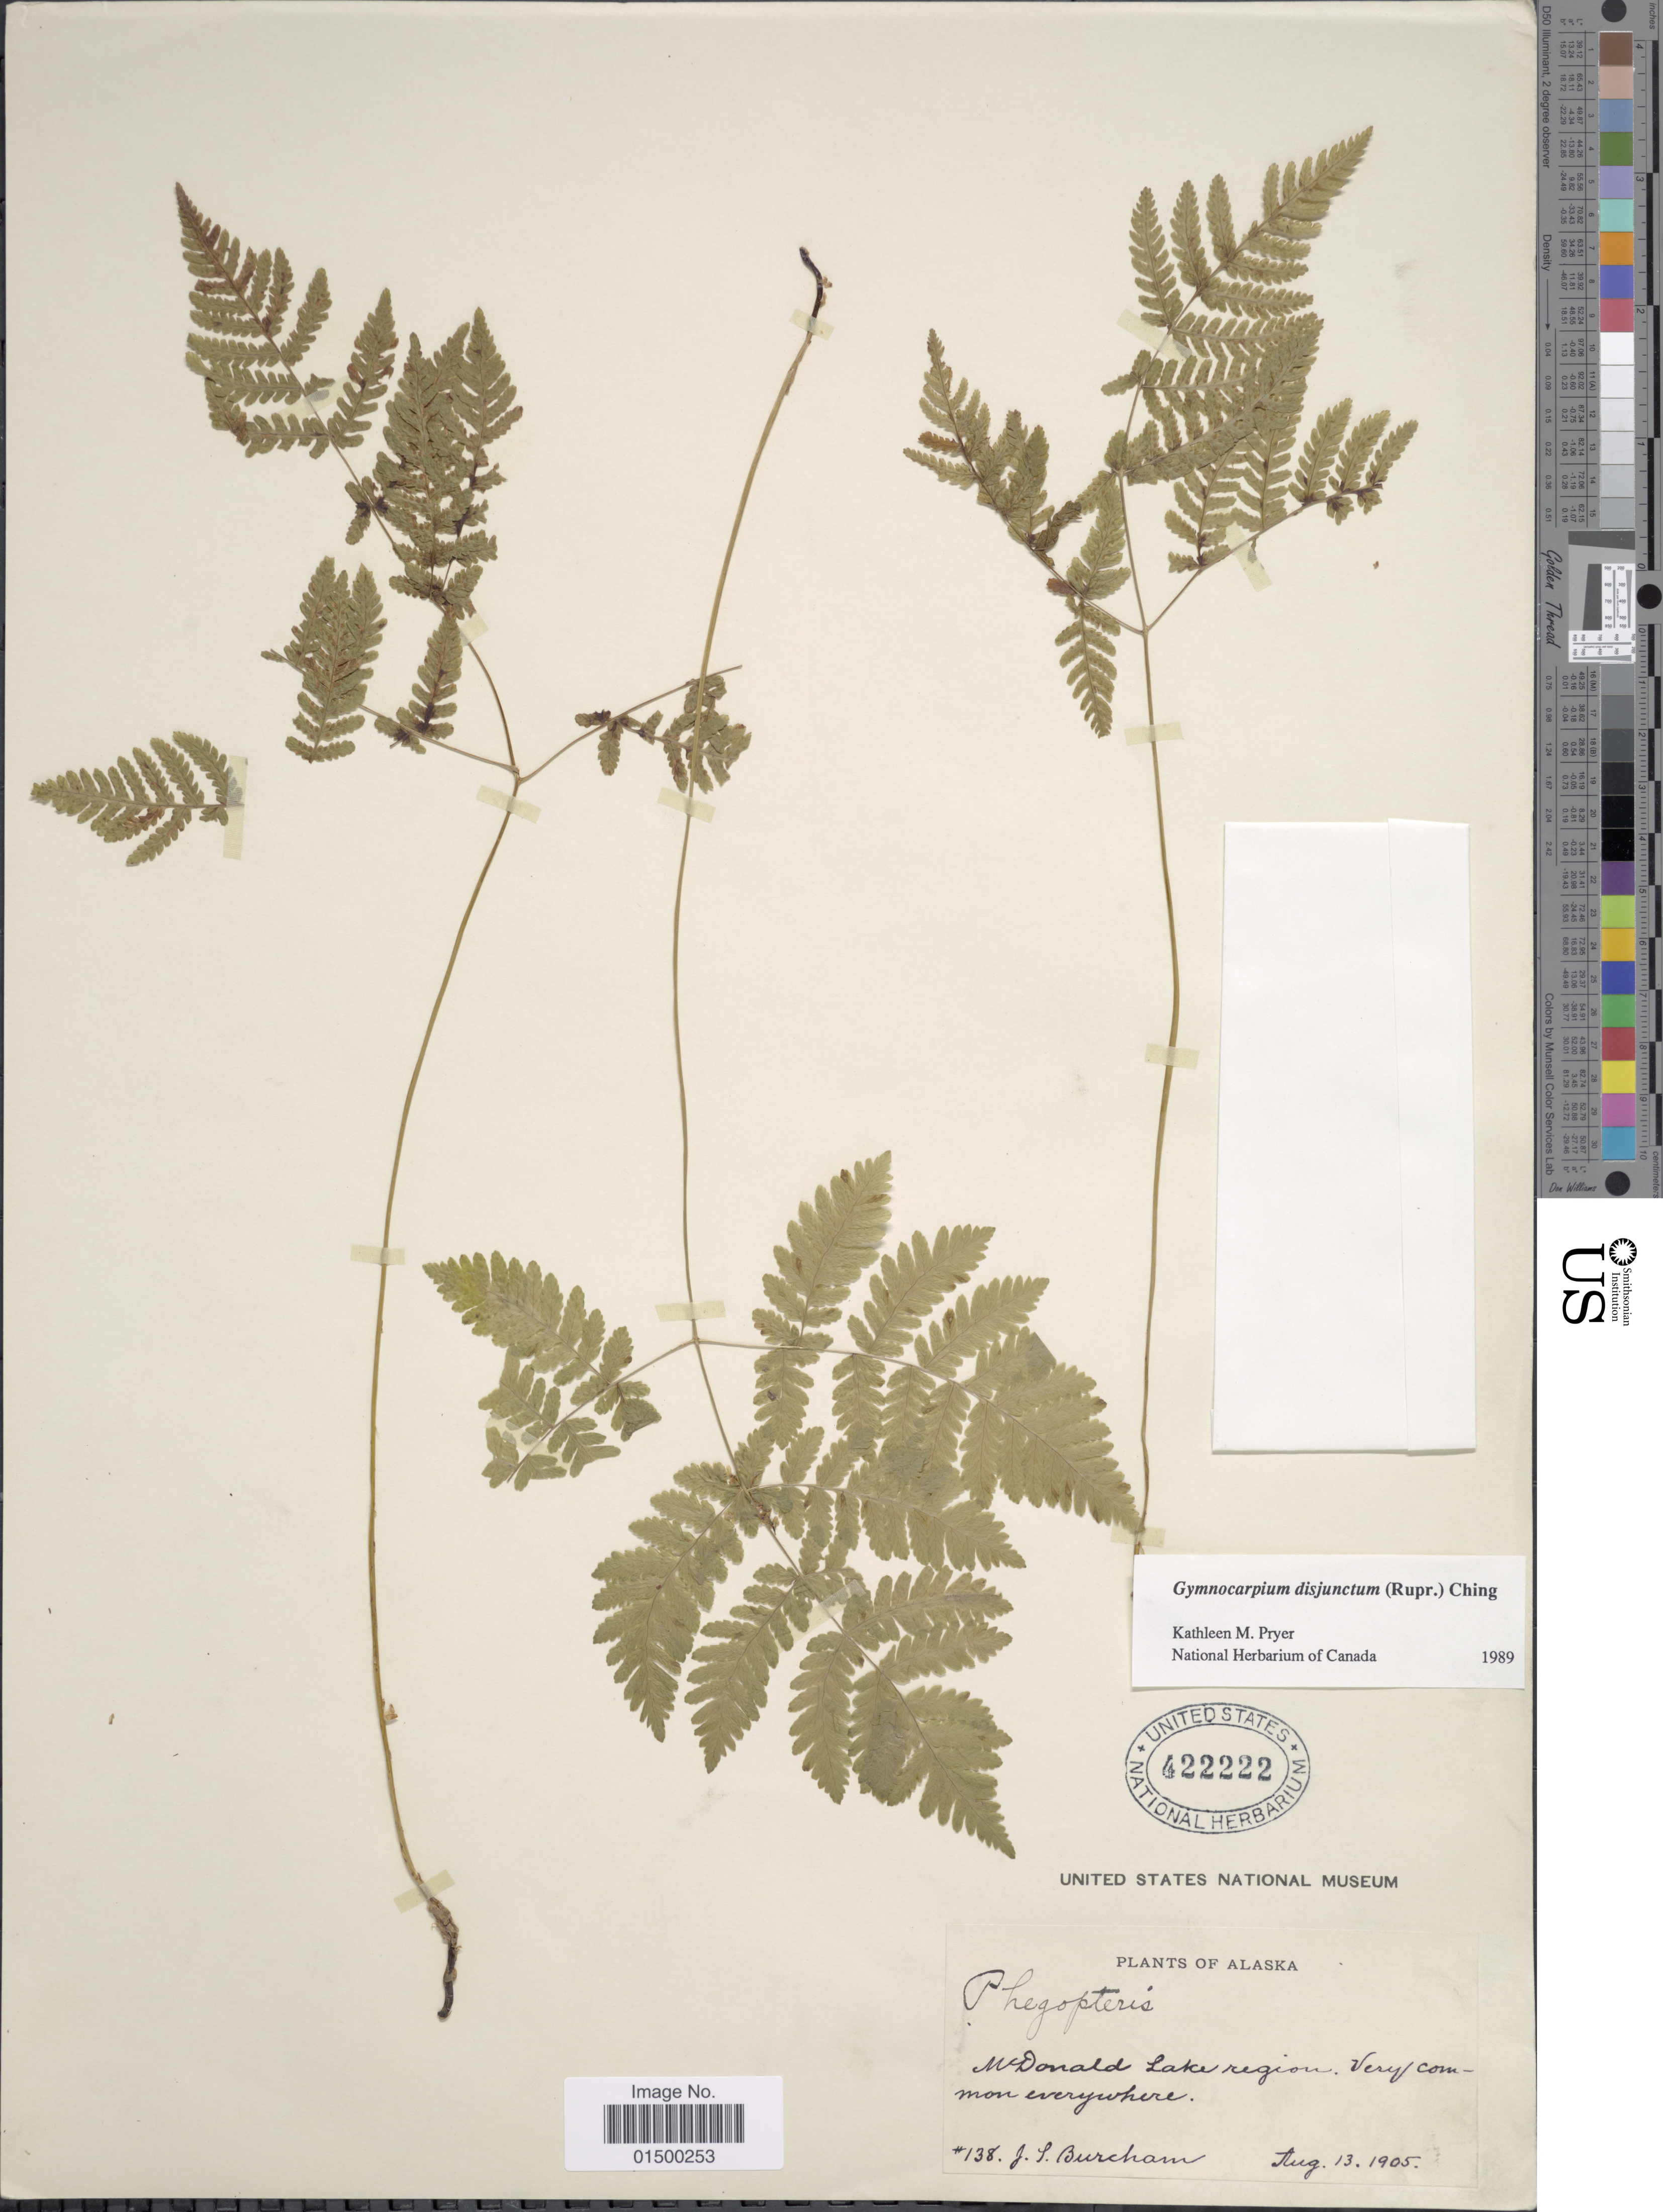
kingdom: Plantae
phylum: Tracheophyta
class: Polypodiopsida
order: Polypodiales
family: Cystopteridaceae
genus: Gymnocarpium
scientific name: Gymnocarpium disjunctum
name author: (Rupr.) Ching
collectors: J. Burcham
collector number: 138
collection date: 1905-08-13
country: United States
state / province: Alaska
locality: McDonald Lake Region.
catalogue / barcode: US 422222